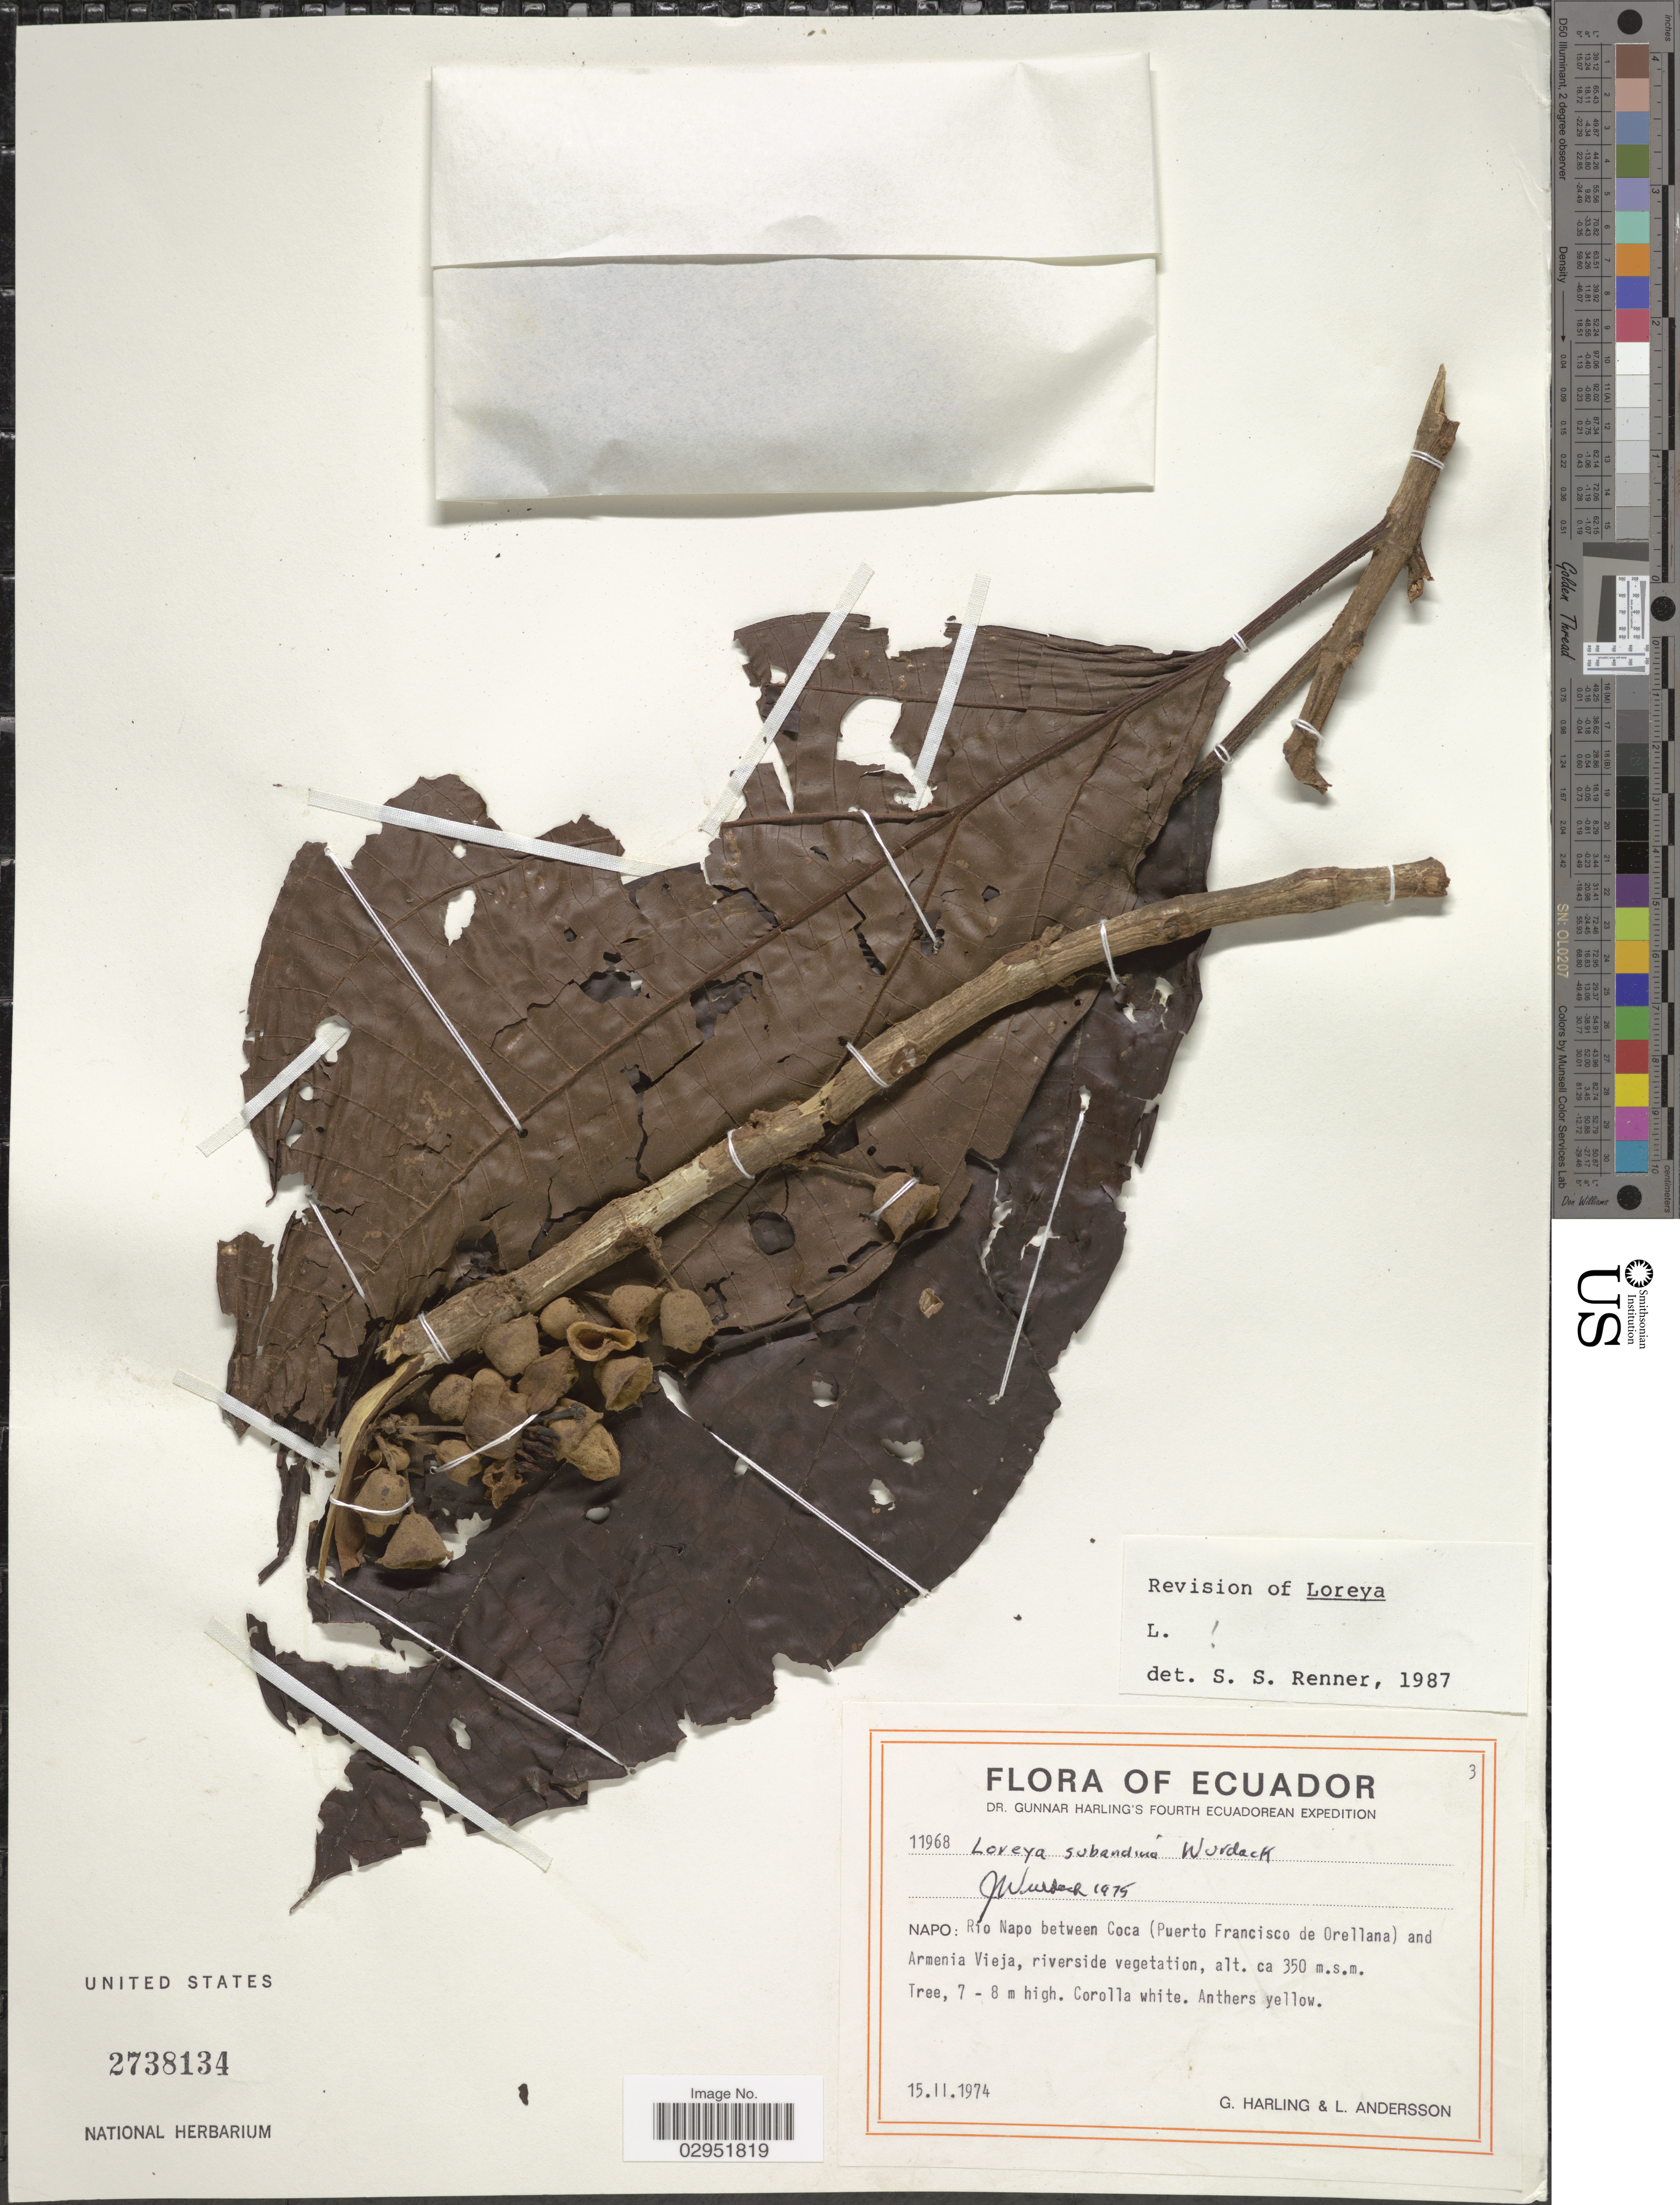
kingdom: Plantae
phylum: Tracheophyta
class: Magnoliopsida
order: Myrtales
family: Melastomataceae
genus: Bellucia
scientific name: Bellucia subandina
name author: (Wurdack) Penneys et al.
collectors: G. Harling & L. Andersson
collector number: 11968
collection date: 1974-02-15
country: Ecuador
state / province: Napo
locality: Napo: Rio between Coca (Puerto Francisco de Orellana) and Armenia Vieja, riverside vegetation.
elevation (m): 350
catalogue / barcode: US 2738134